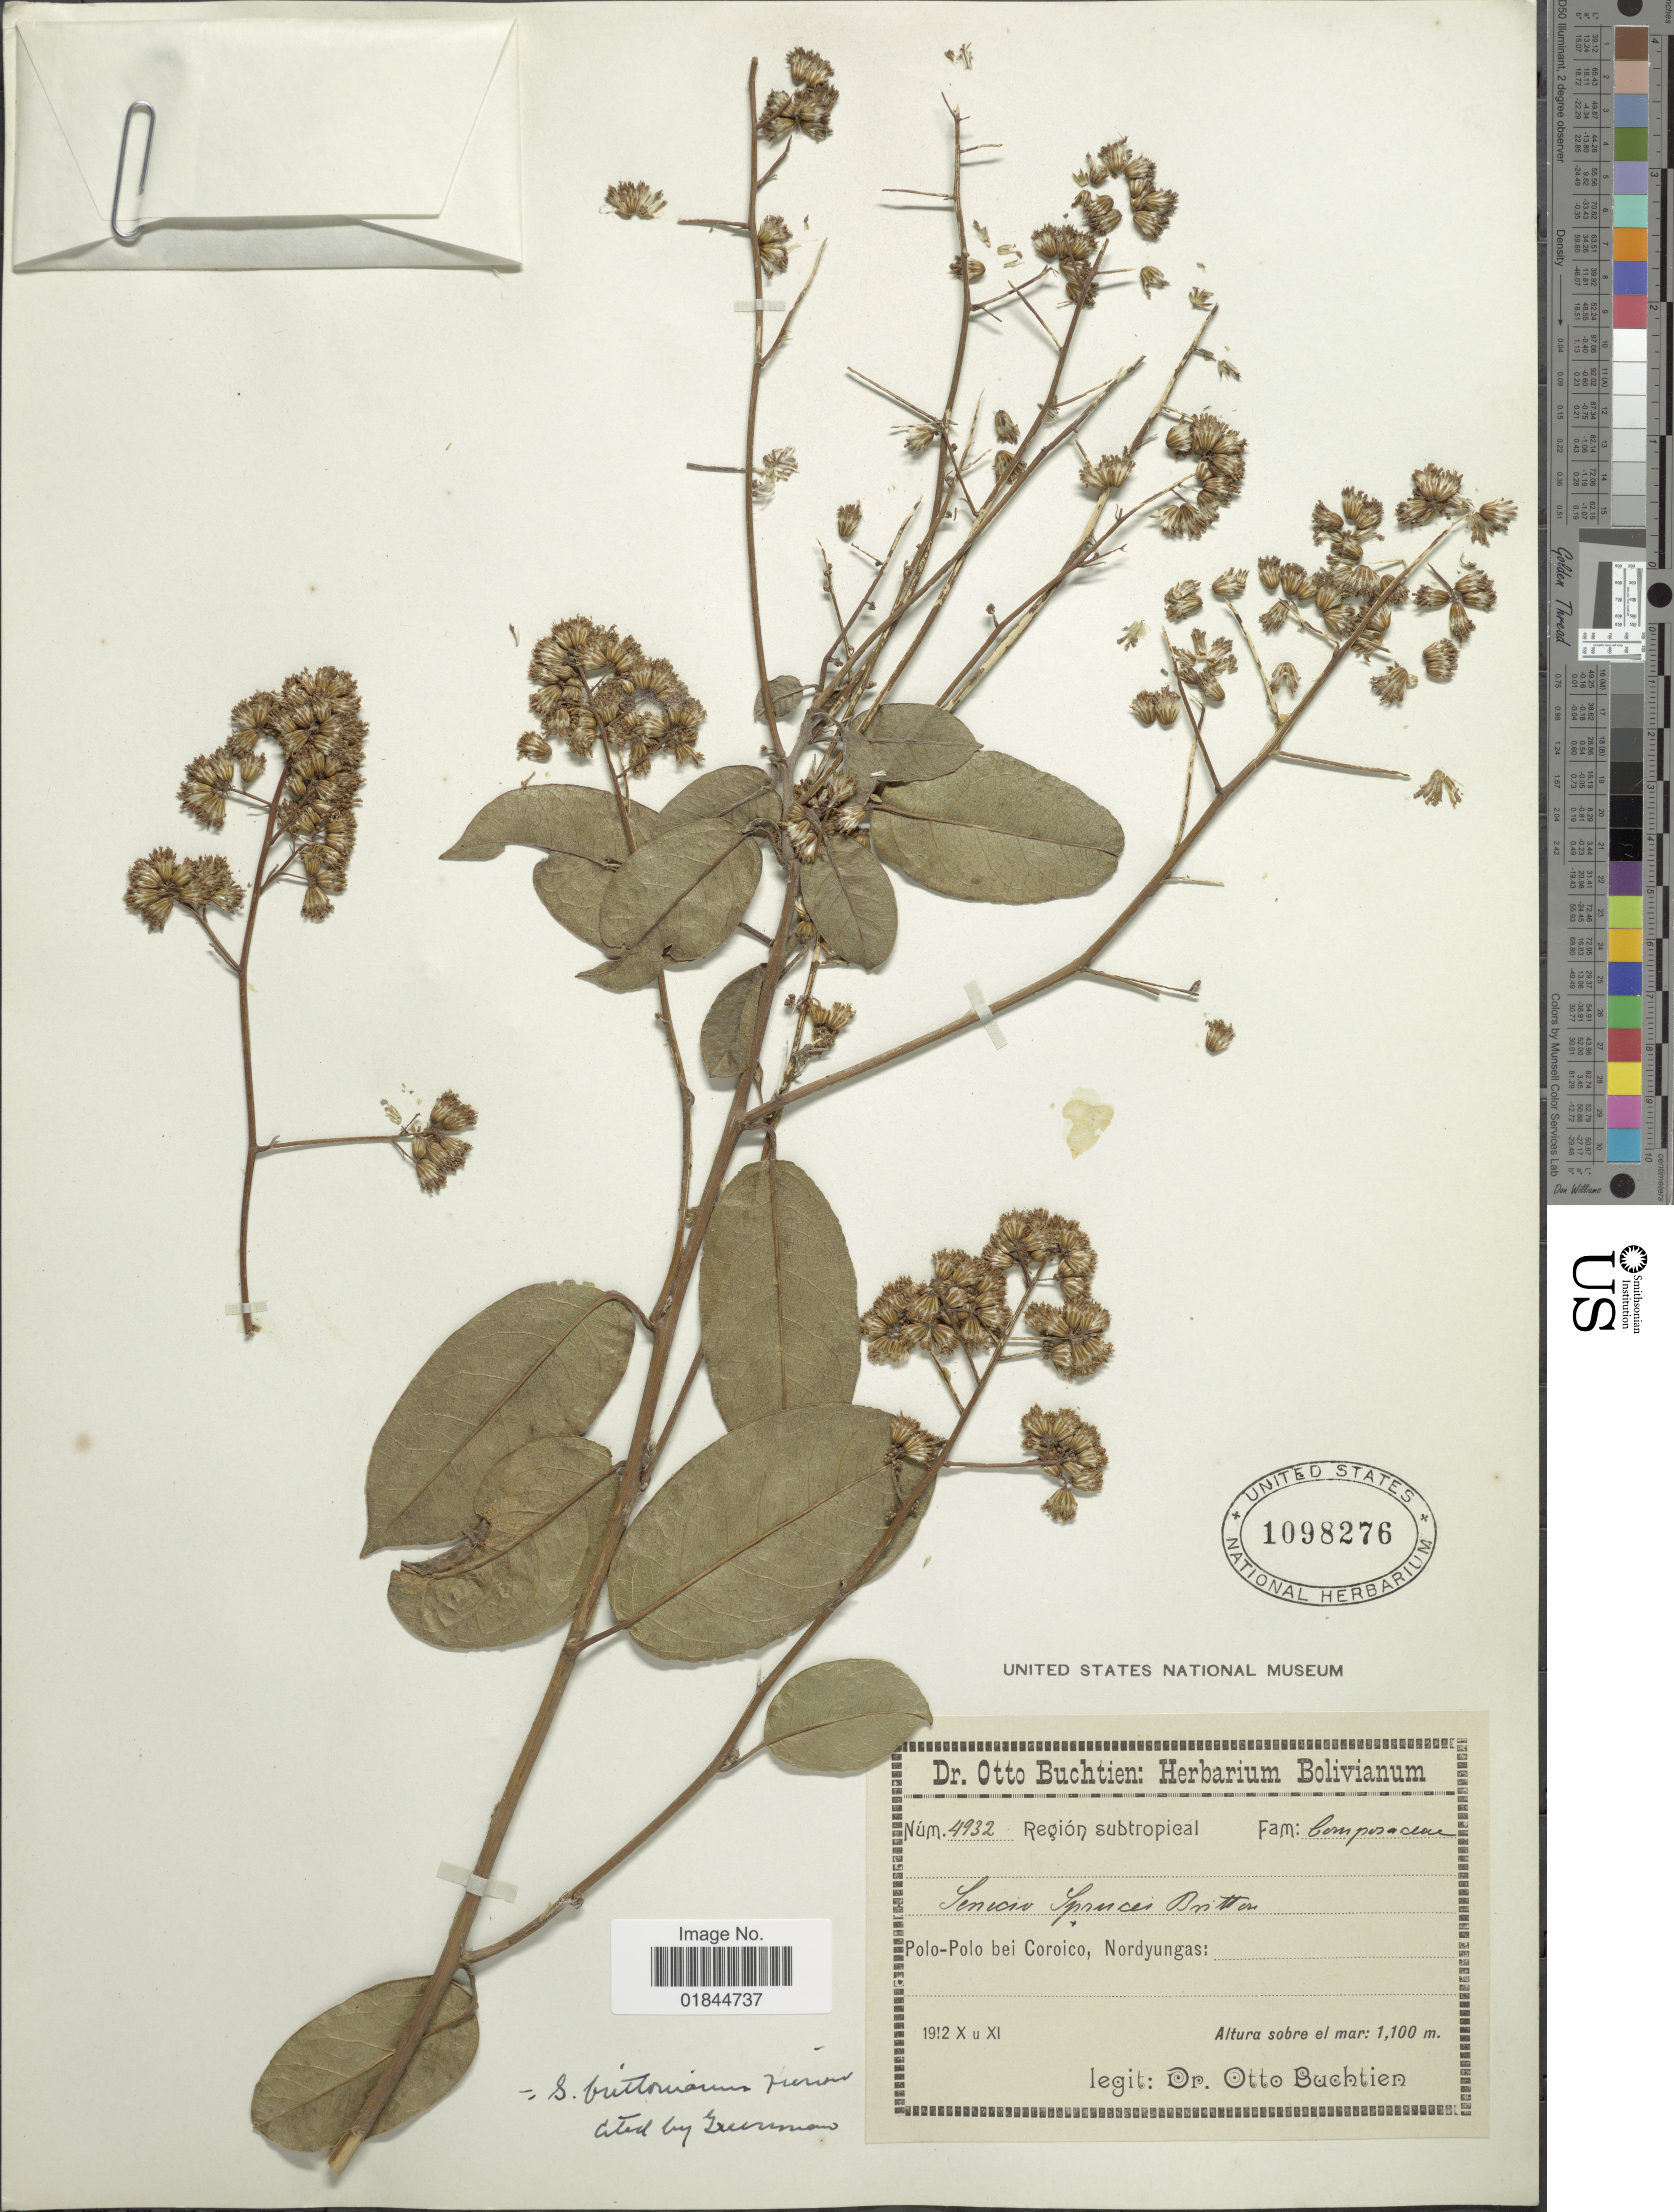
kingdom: Plantae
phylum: Tracheophyta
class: Magnoliopsida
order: Asterales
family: Asteraceae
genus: Pentacalia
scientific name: Pentacalia brittoniana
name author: (Hieron.) Cuatrec.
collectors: O. Buchtien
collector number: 4932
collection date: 1912-10/1912-11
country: Bolivia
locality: Polo-Polo bei Coroico, Nordyungas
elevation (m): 1100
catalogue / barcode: US 1098276